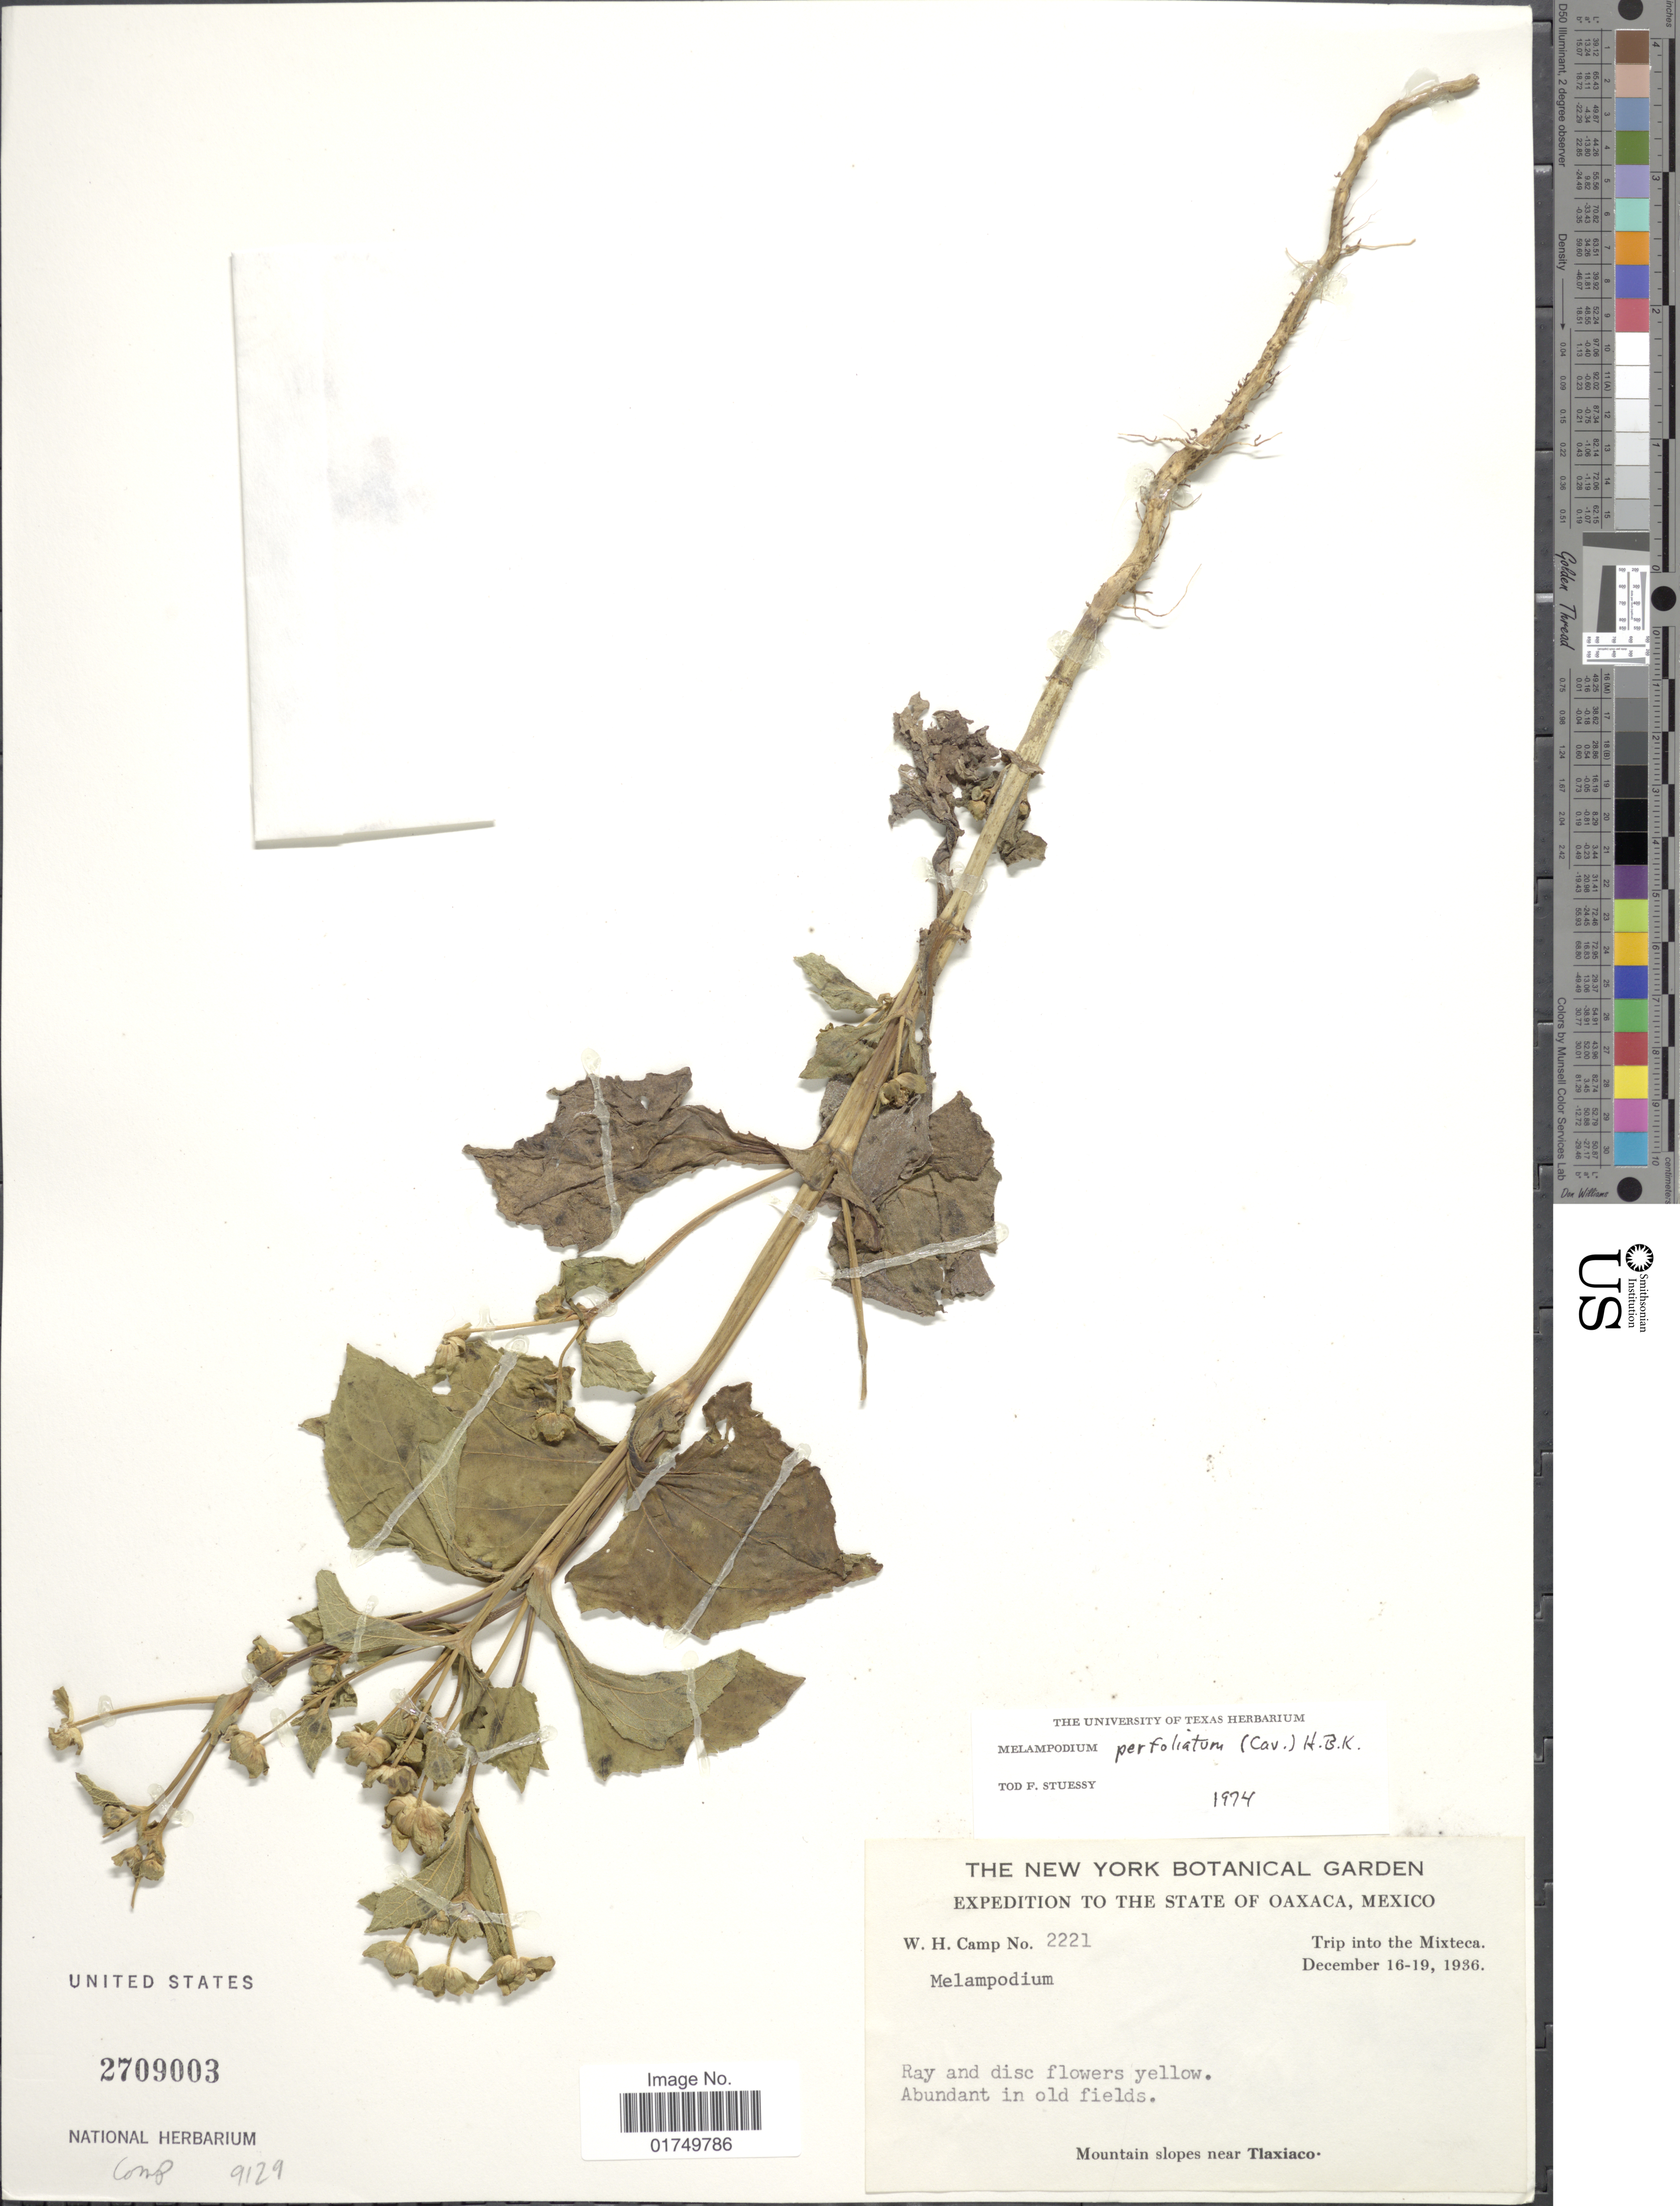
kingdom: Plantae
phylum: Tracheophyta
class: Magnoliopsida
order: Asterales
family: Asteraceae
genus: Melampodium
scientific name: Melampodium perfoliatum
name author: (Cav.) Kunth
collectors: W. H. Camp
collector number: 2221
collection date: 1936-12-16/1936-12-19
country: Mexico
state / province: Oaxaca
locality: Trip into the Mixteca. Mountain slopes near Tlaxiaco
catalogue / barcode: US 2709003